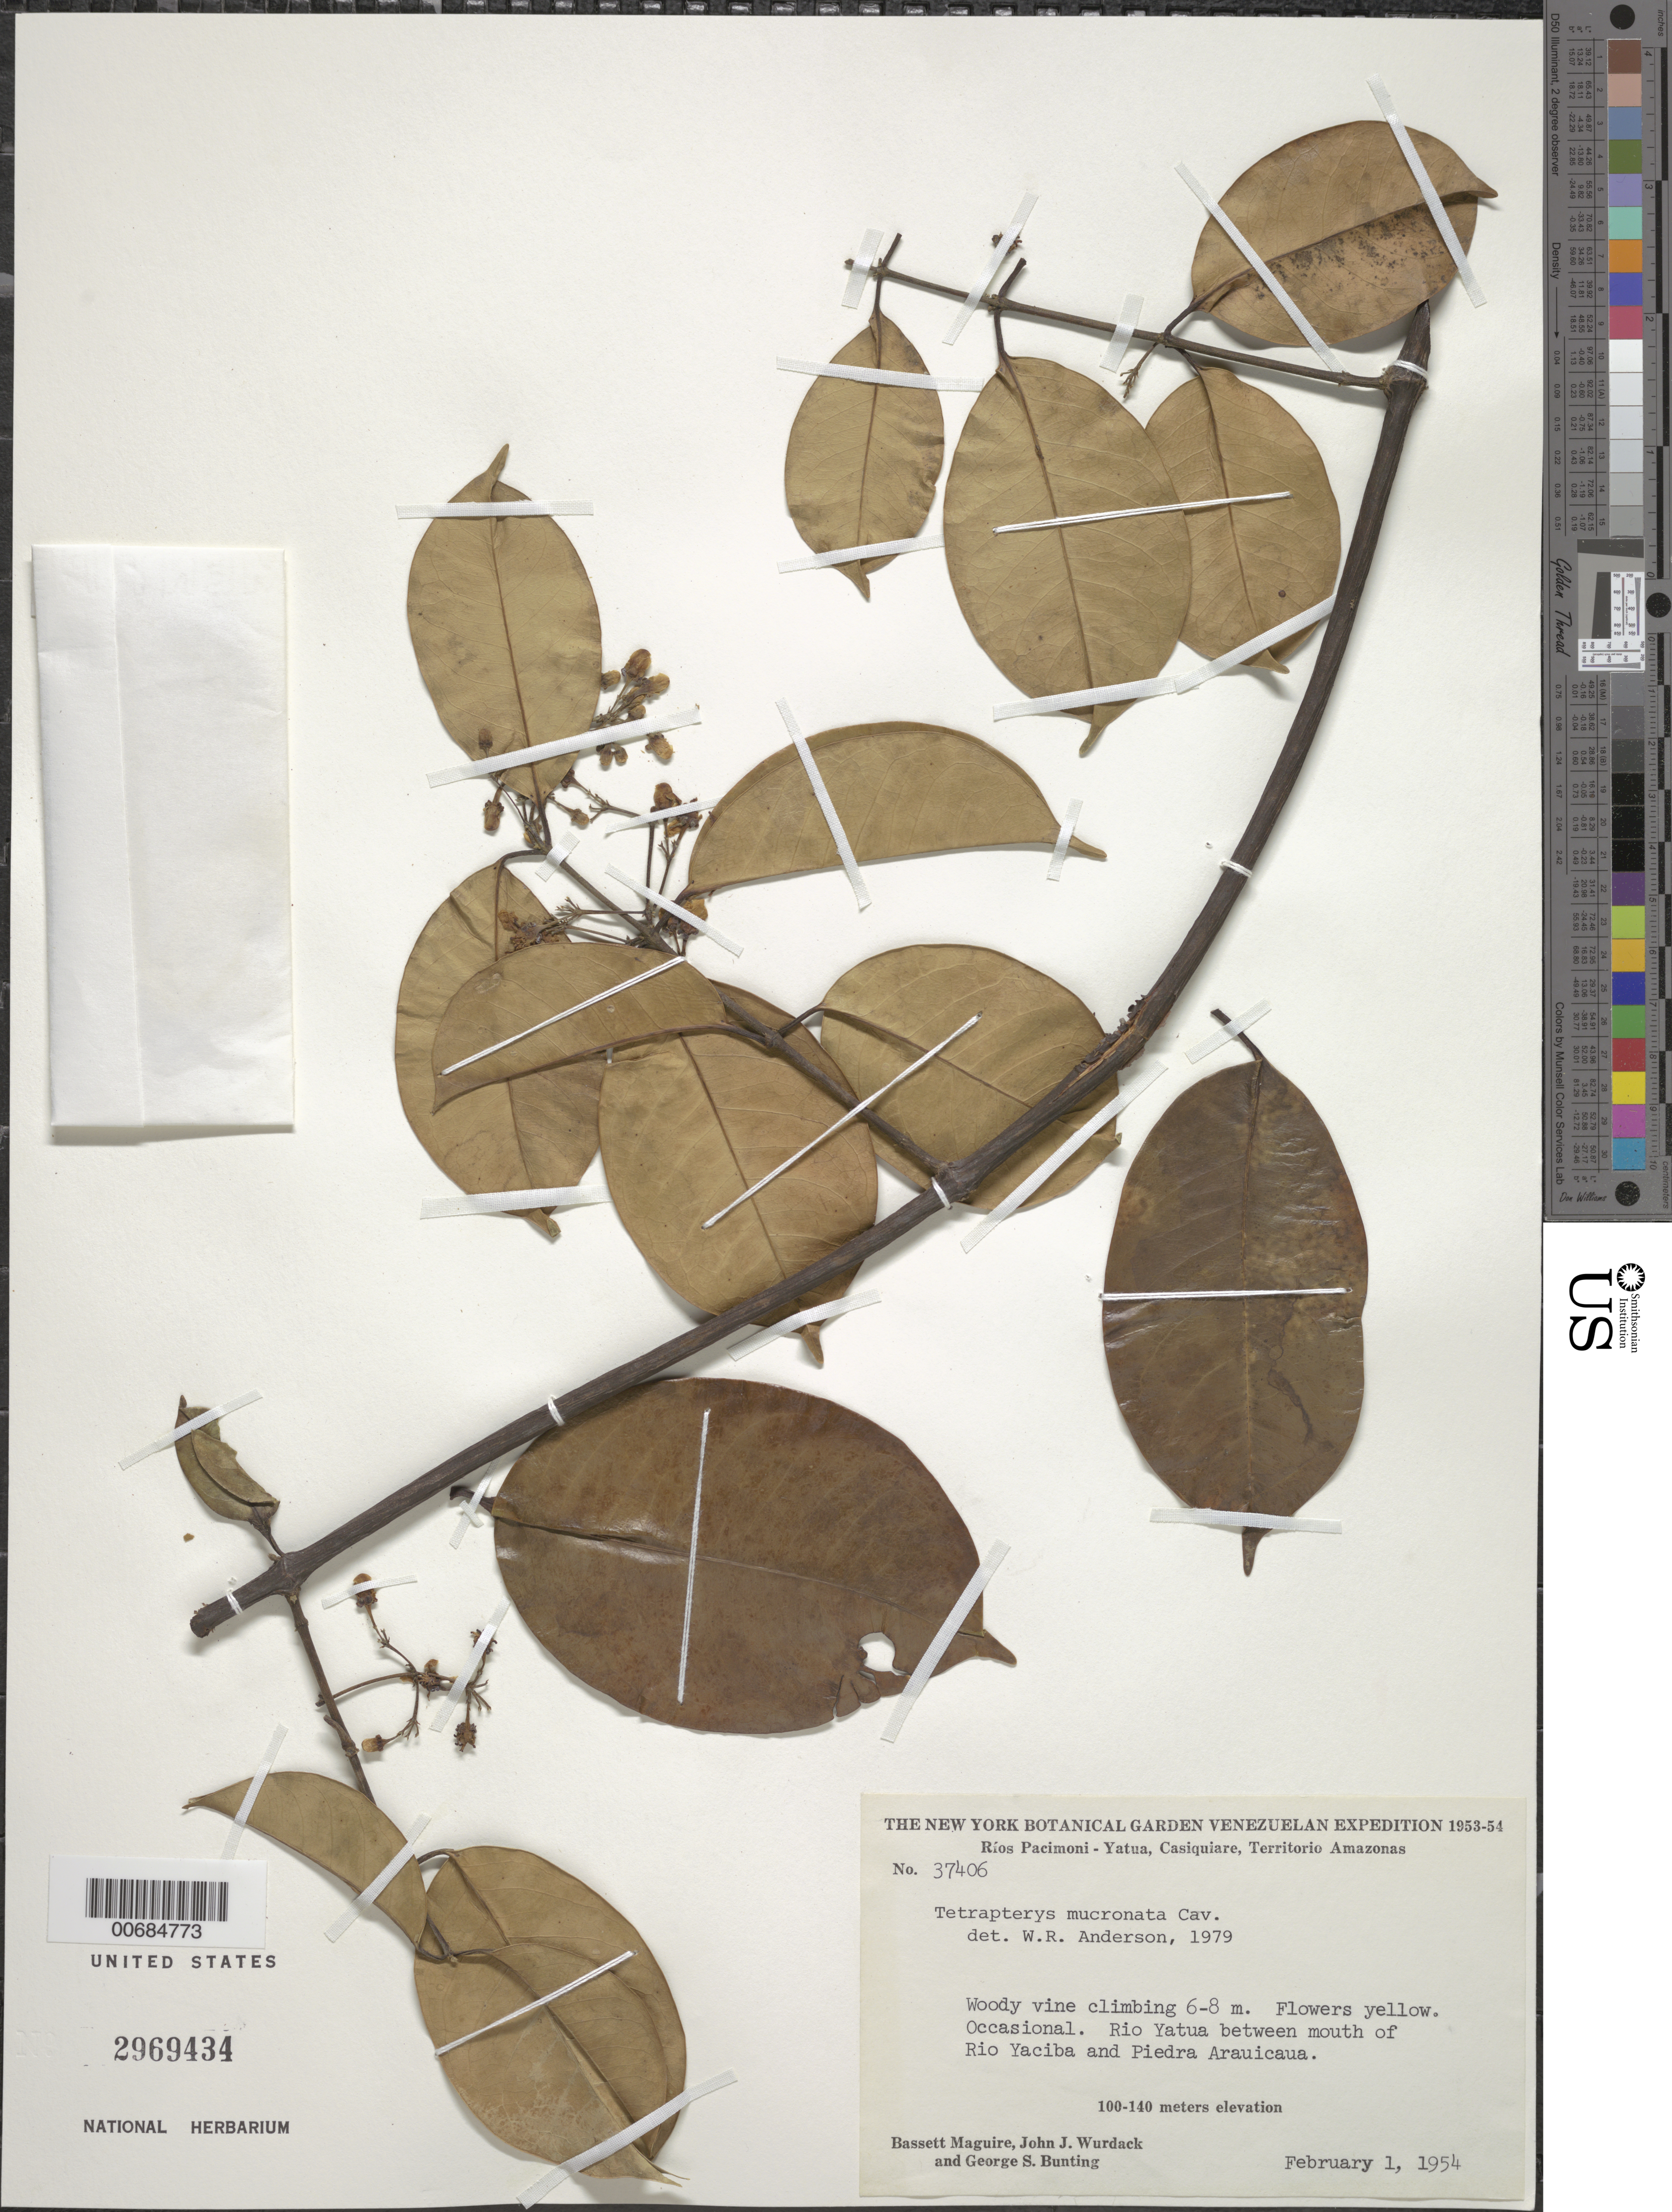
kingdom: Plantae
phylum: Tracheophyta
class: Magnoliopsida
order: Malpighiales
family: Malpighiaceae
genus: Tetrapterys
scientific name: Tetrapterys mucronata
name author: Cav.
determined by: Anderson, W. R., (MICH), University of Michigan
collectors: B. Maguire, J. J. Wurdack & G. S. Bunting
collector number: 37406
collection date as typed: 1-Feb-54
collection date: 1954-02-01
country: Venezuela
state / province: Amazonas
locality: Río Yatua, between mouth of Río Yacibo and Piedra Arauicaua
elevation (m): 100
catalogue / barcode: US 2969434